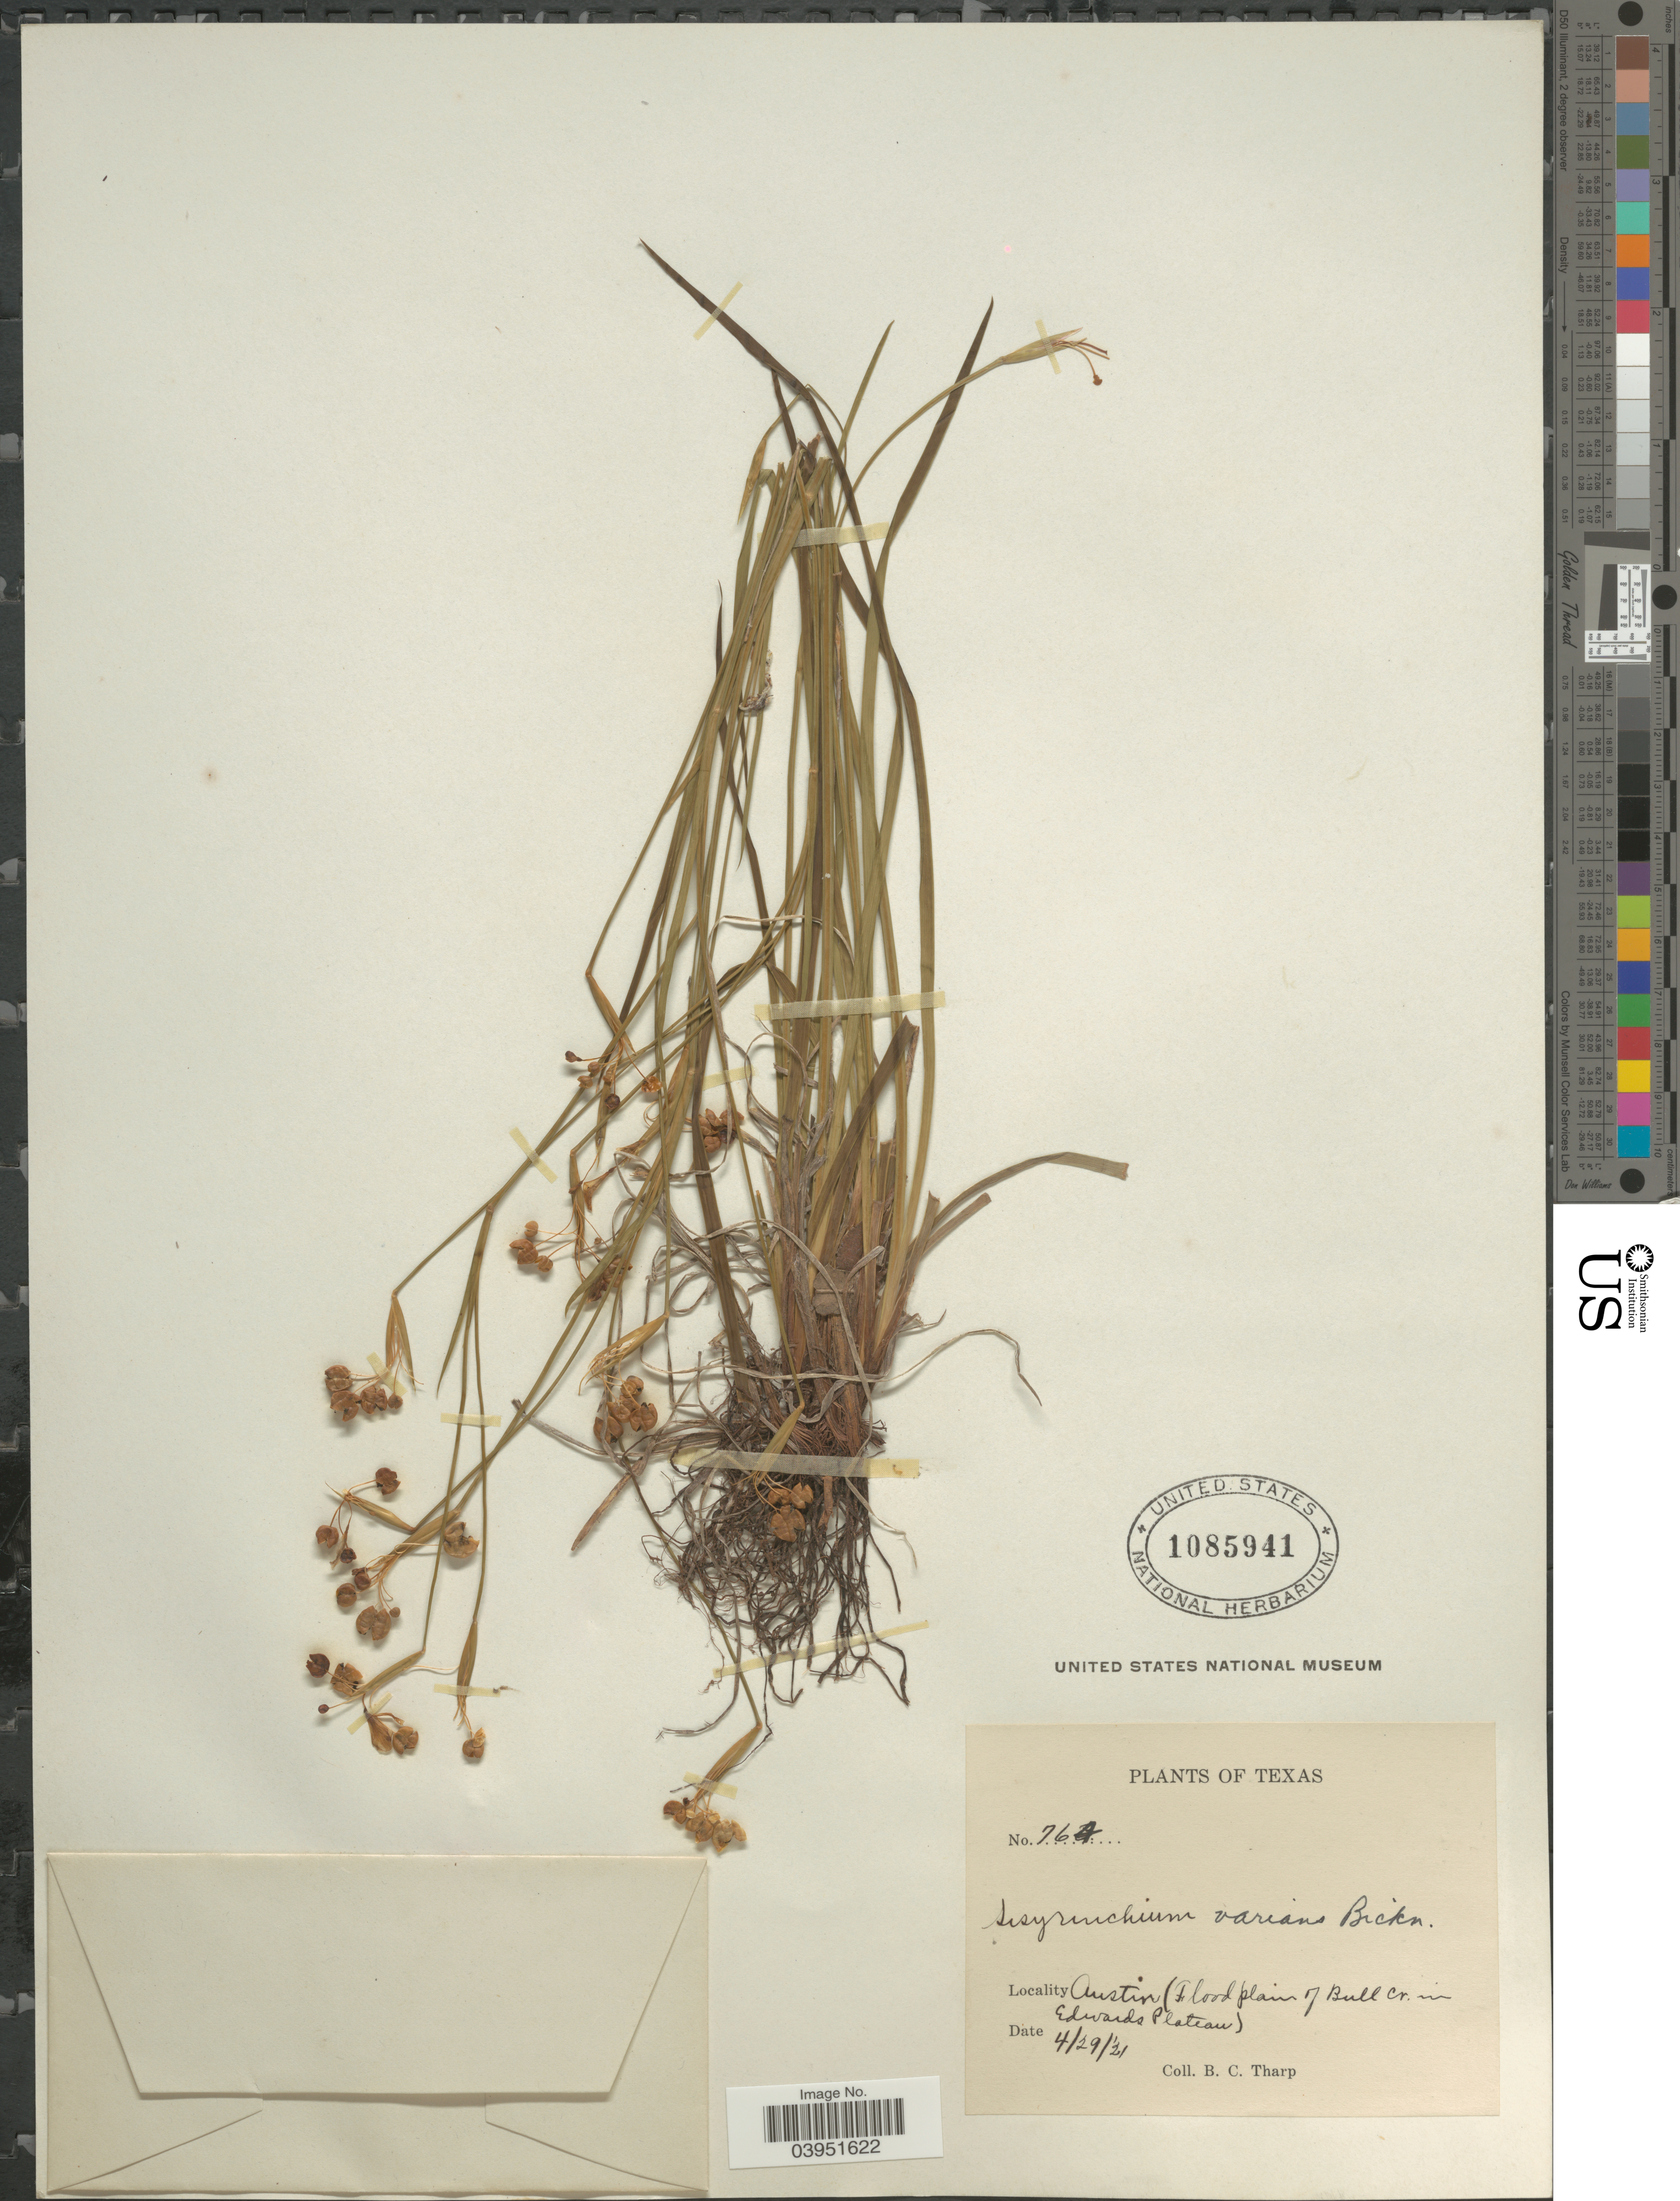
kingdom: Plantae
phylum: Tracheophyta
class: Liliopsida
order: Asparagales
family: Iridaceae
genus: Sisyrinchium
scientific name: Sisyrinchium varians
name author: E.P. Bicknell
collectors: B. C. Tharp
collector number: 764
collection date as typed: Transcribed d/m/y: 29/4/21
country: United States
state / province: Texas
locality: Austin (Floodplain of Bull Cr. in Edwards Plateau).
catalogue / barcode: US 1085941